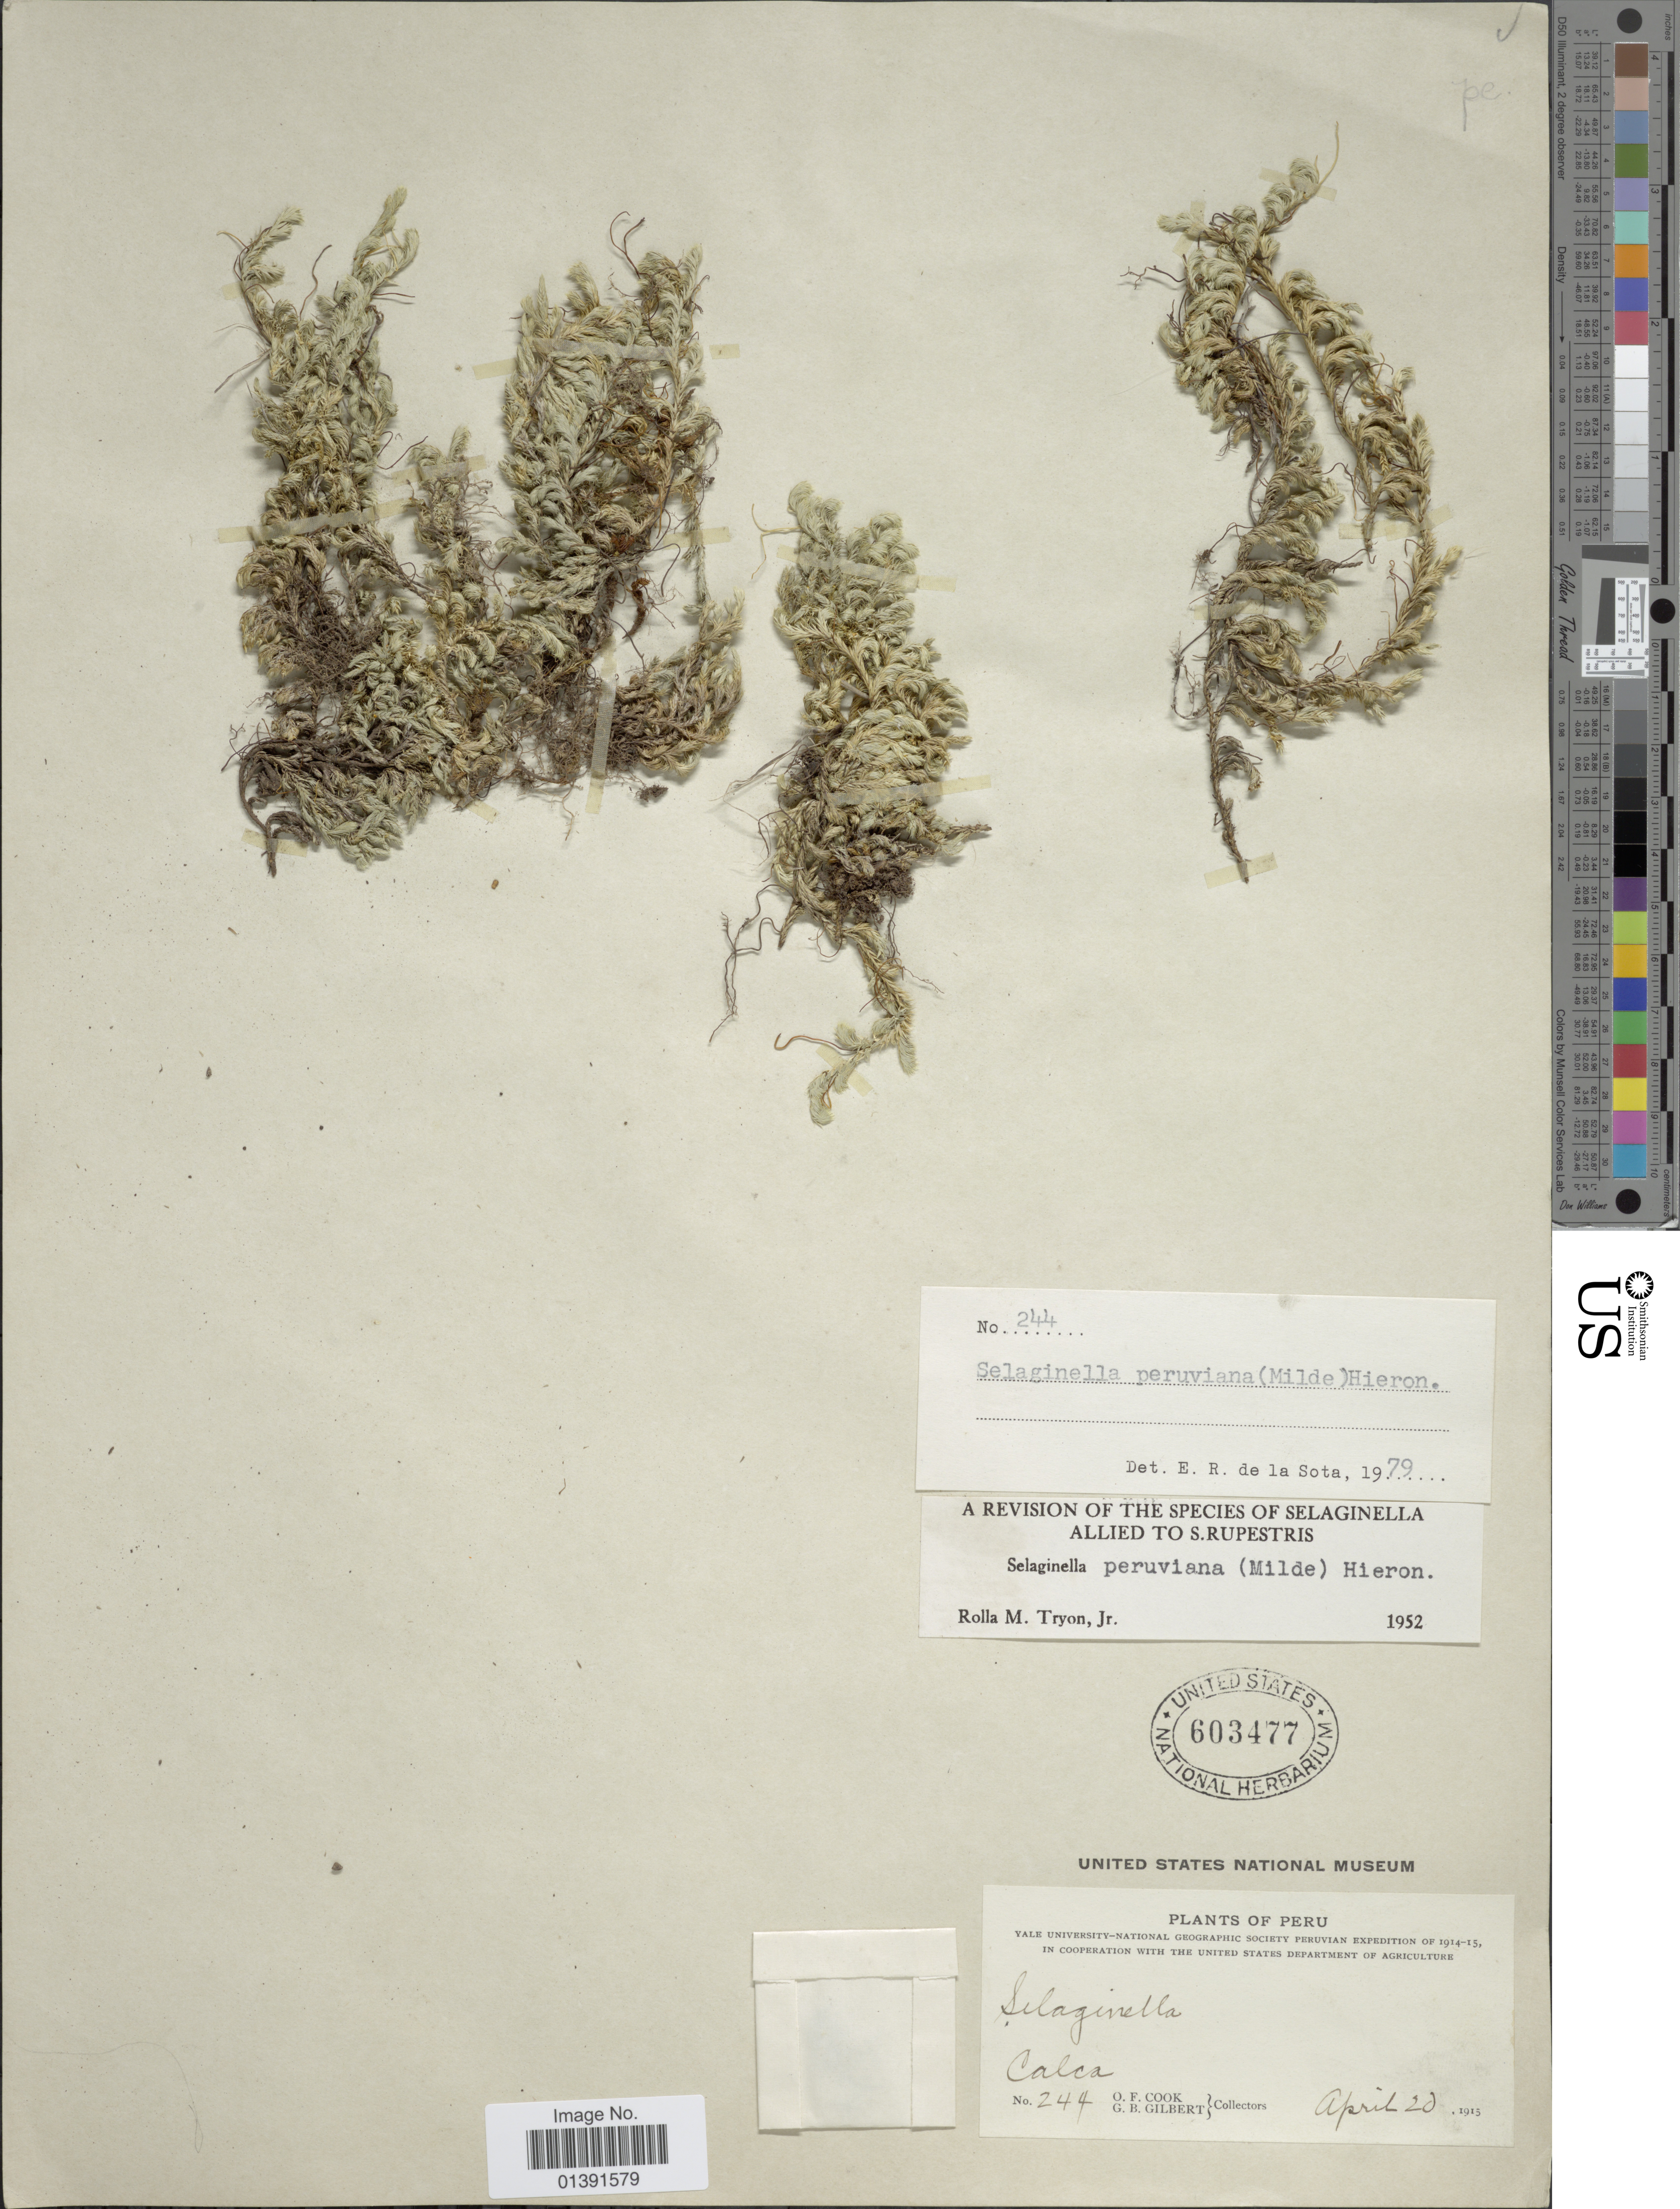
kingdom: Plantae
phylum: Tracheophyta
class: Lycopodiopsida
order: Selaginellales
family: Selaginellaceae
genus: Selaginella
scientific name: Selaginella peruviana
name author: (Milde) Hieron.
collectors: O. F. Cook & G. B. Gilbert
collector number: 244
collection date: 1915-04-20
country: Peru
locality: Calca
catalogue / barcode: US 603477